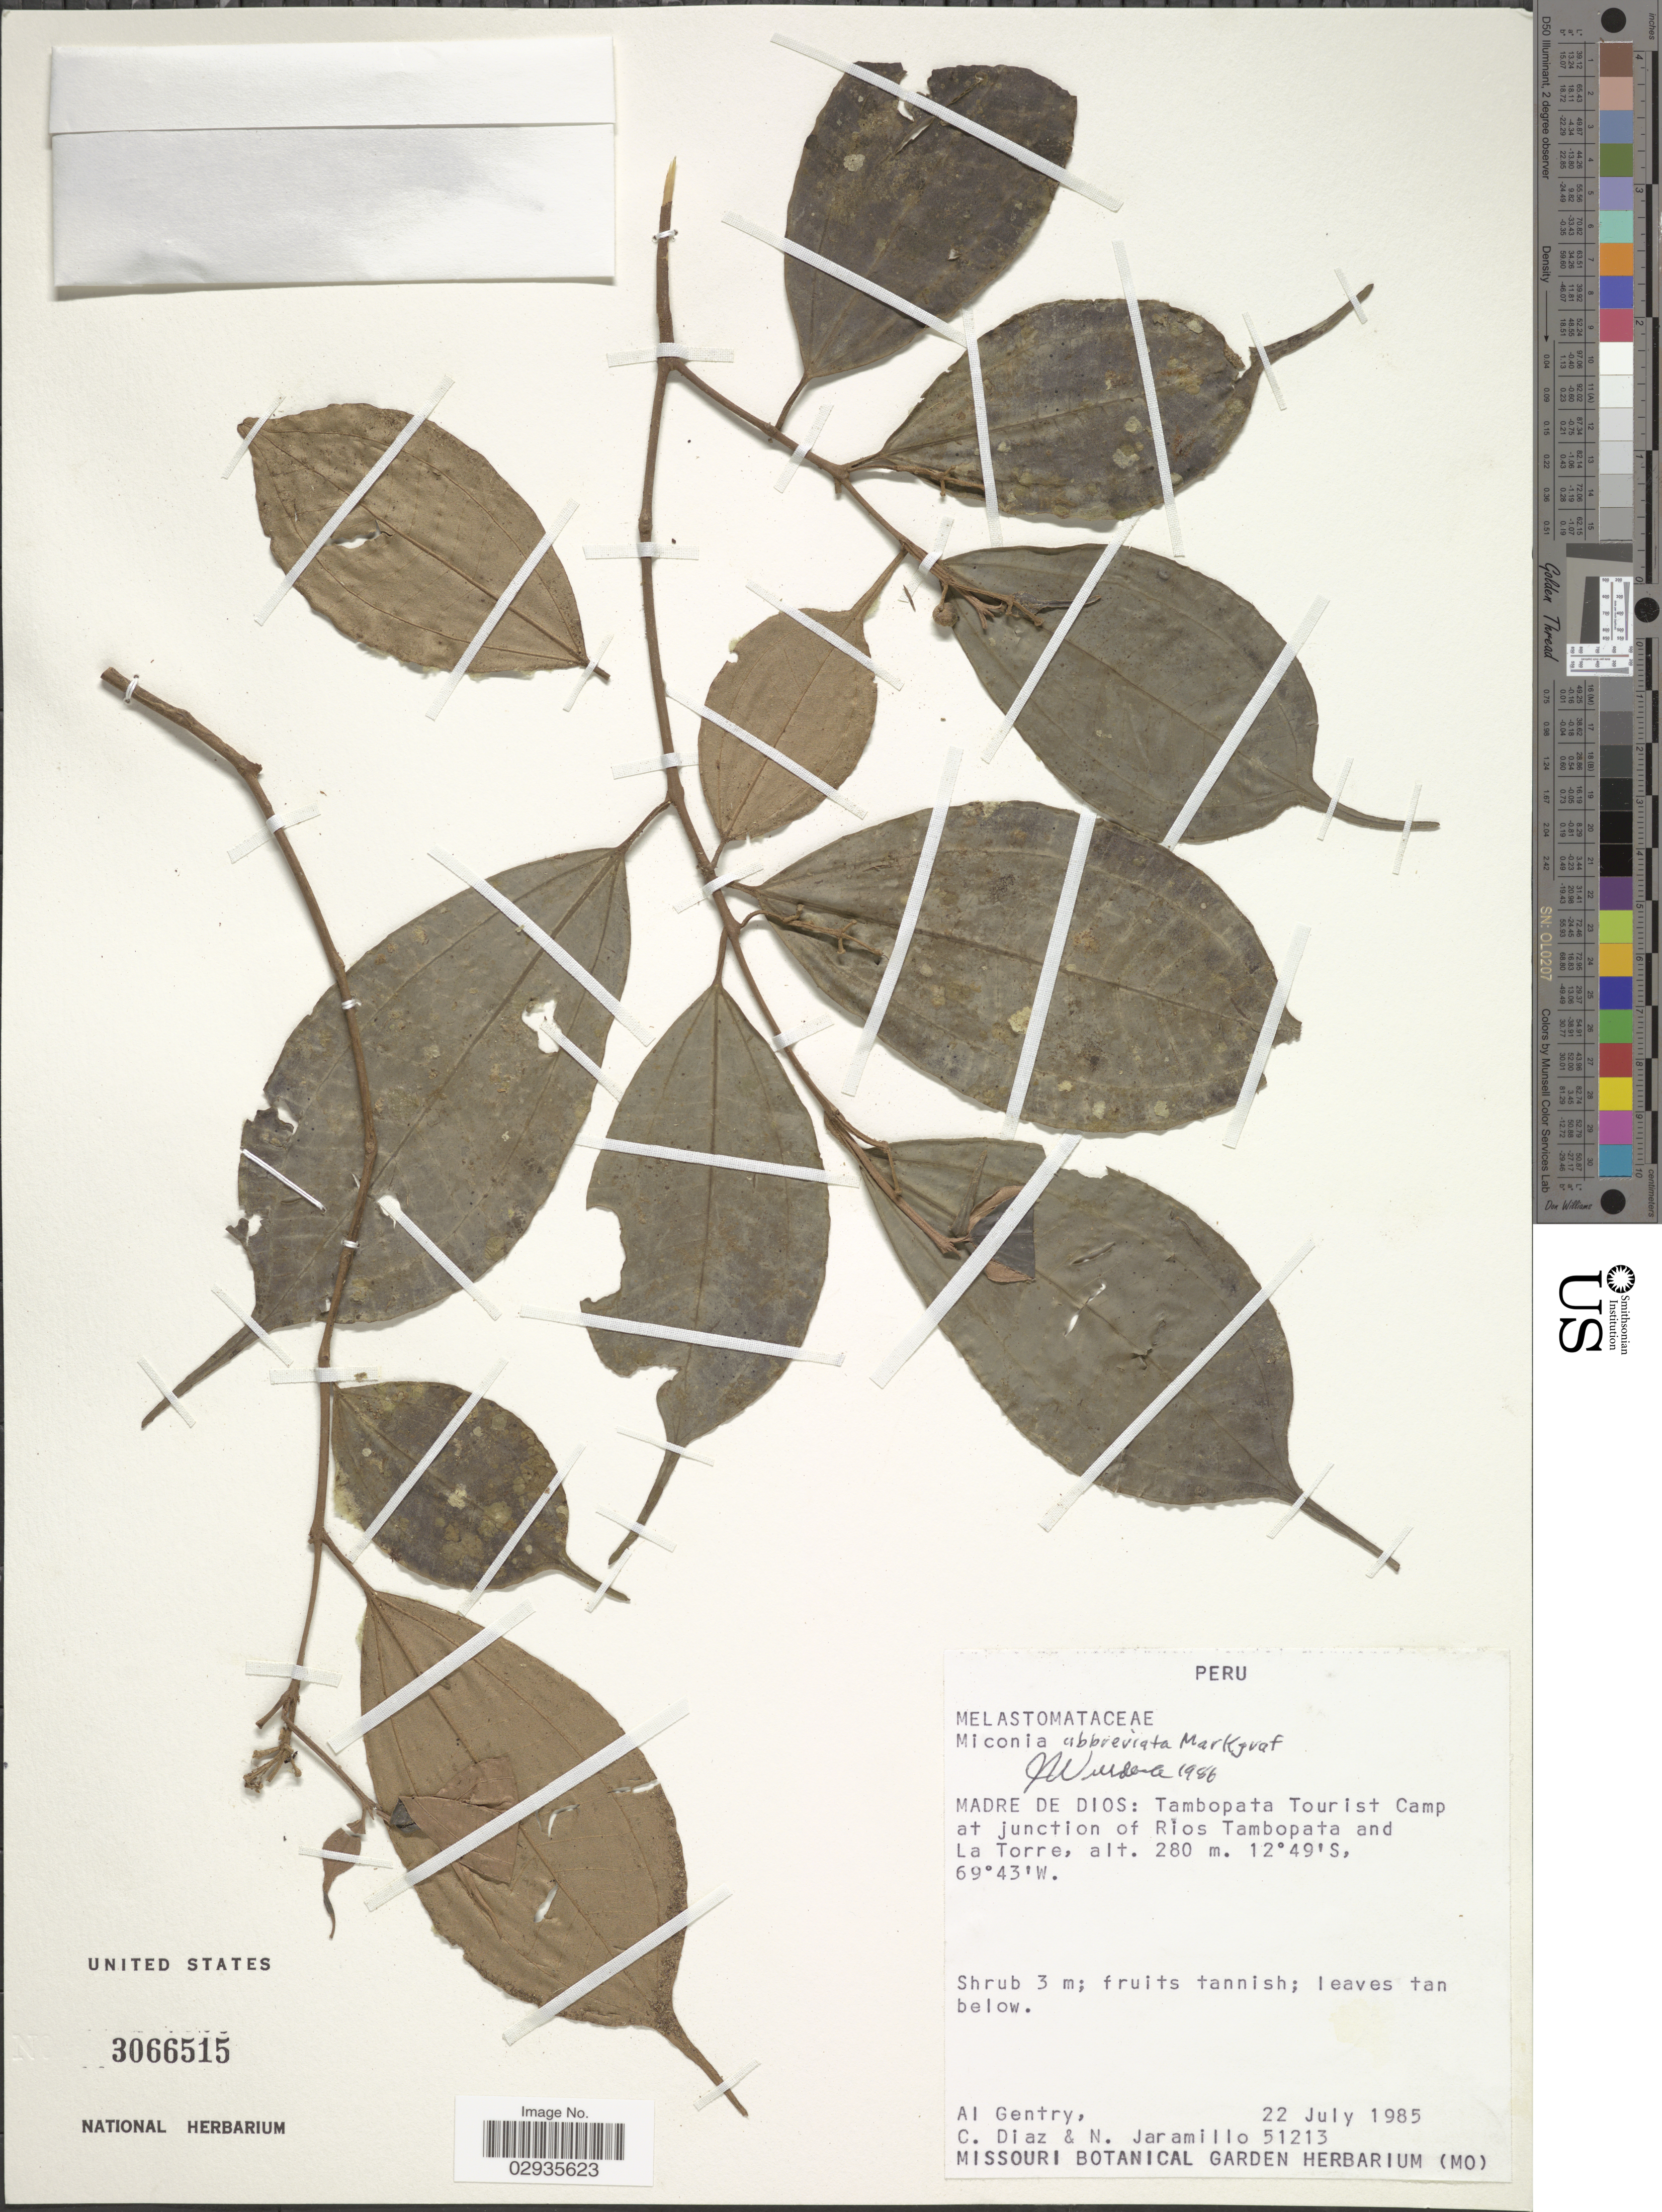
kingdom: Plantae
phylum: Tracheophyta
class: Magnoliopsida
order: Myrtales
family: Melastomataceae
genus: Miconia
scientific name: Miconia abbreviata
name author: Markgr.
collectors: A. H. Gentry, C. Díaz & N. Jaramillo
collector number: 51213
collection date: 1985-07-22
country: Peru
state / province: Madre de Dios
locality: Tambopata Tourist Camp at junction of Rios Tambopata and La Torre.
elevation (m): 280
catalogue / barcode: US 3066515